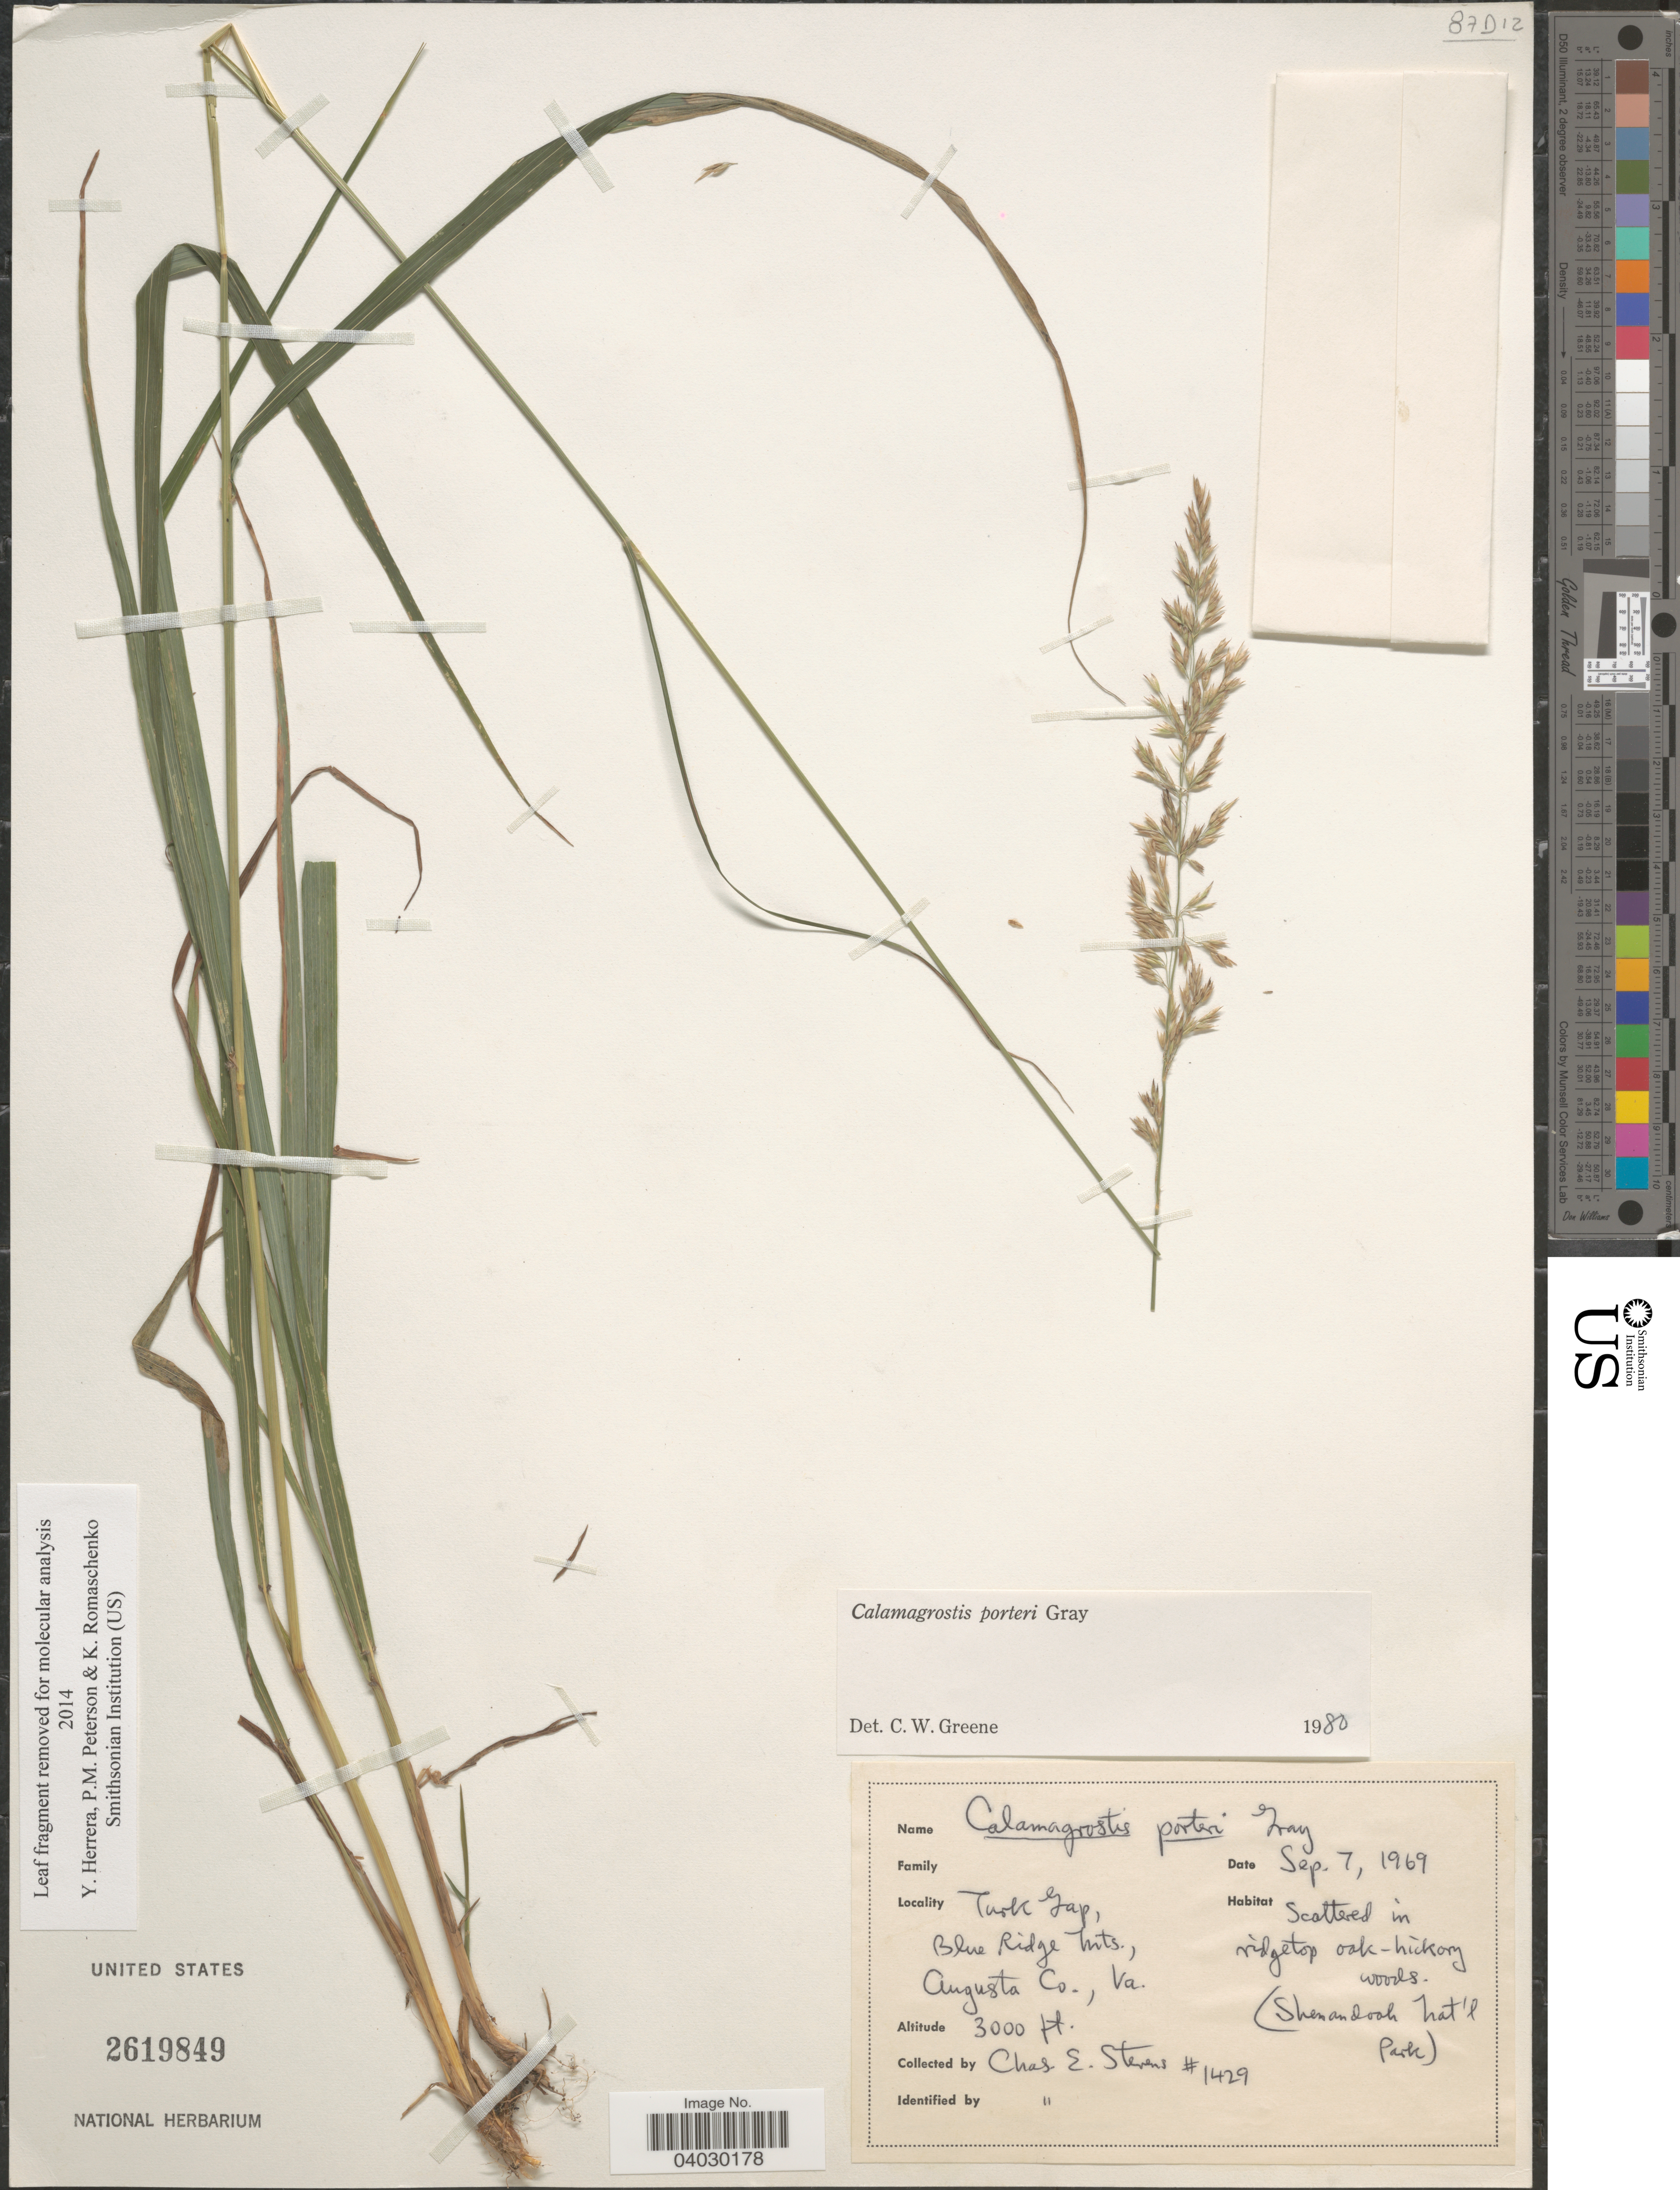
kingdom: Plantae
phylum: Tracheophyta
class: Liliopsida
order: Poales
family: Poaceae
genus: Calamagrostis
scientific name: Calamagrostis porteri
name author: A. Gray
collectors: C. Stevens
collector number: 1429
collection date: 1969-09-07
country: United States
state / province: Virginia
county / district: Augusta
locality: Turk Gap, Blue Ridge Mts., Augusta Co. (Shenandoah Nat'l Park).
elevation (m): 914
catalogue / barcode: US 2619849